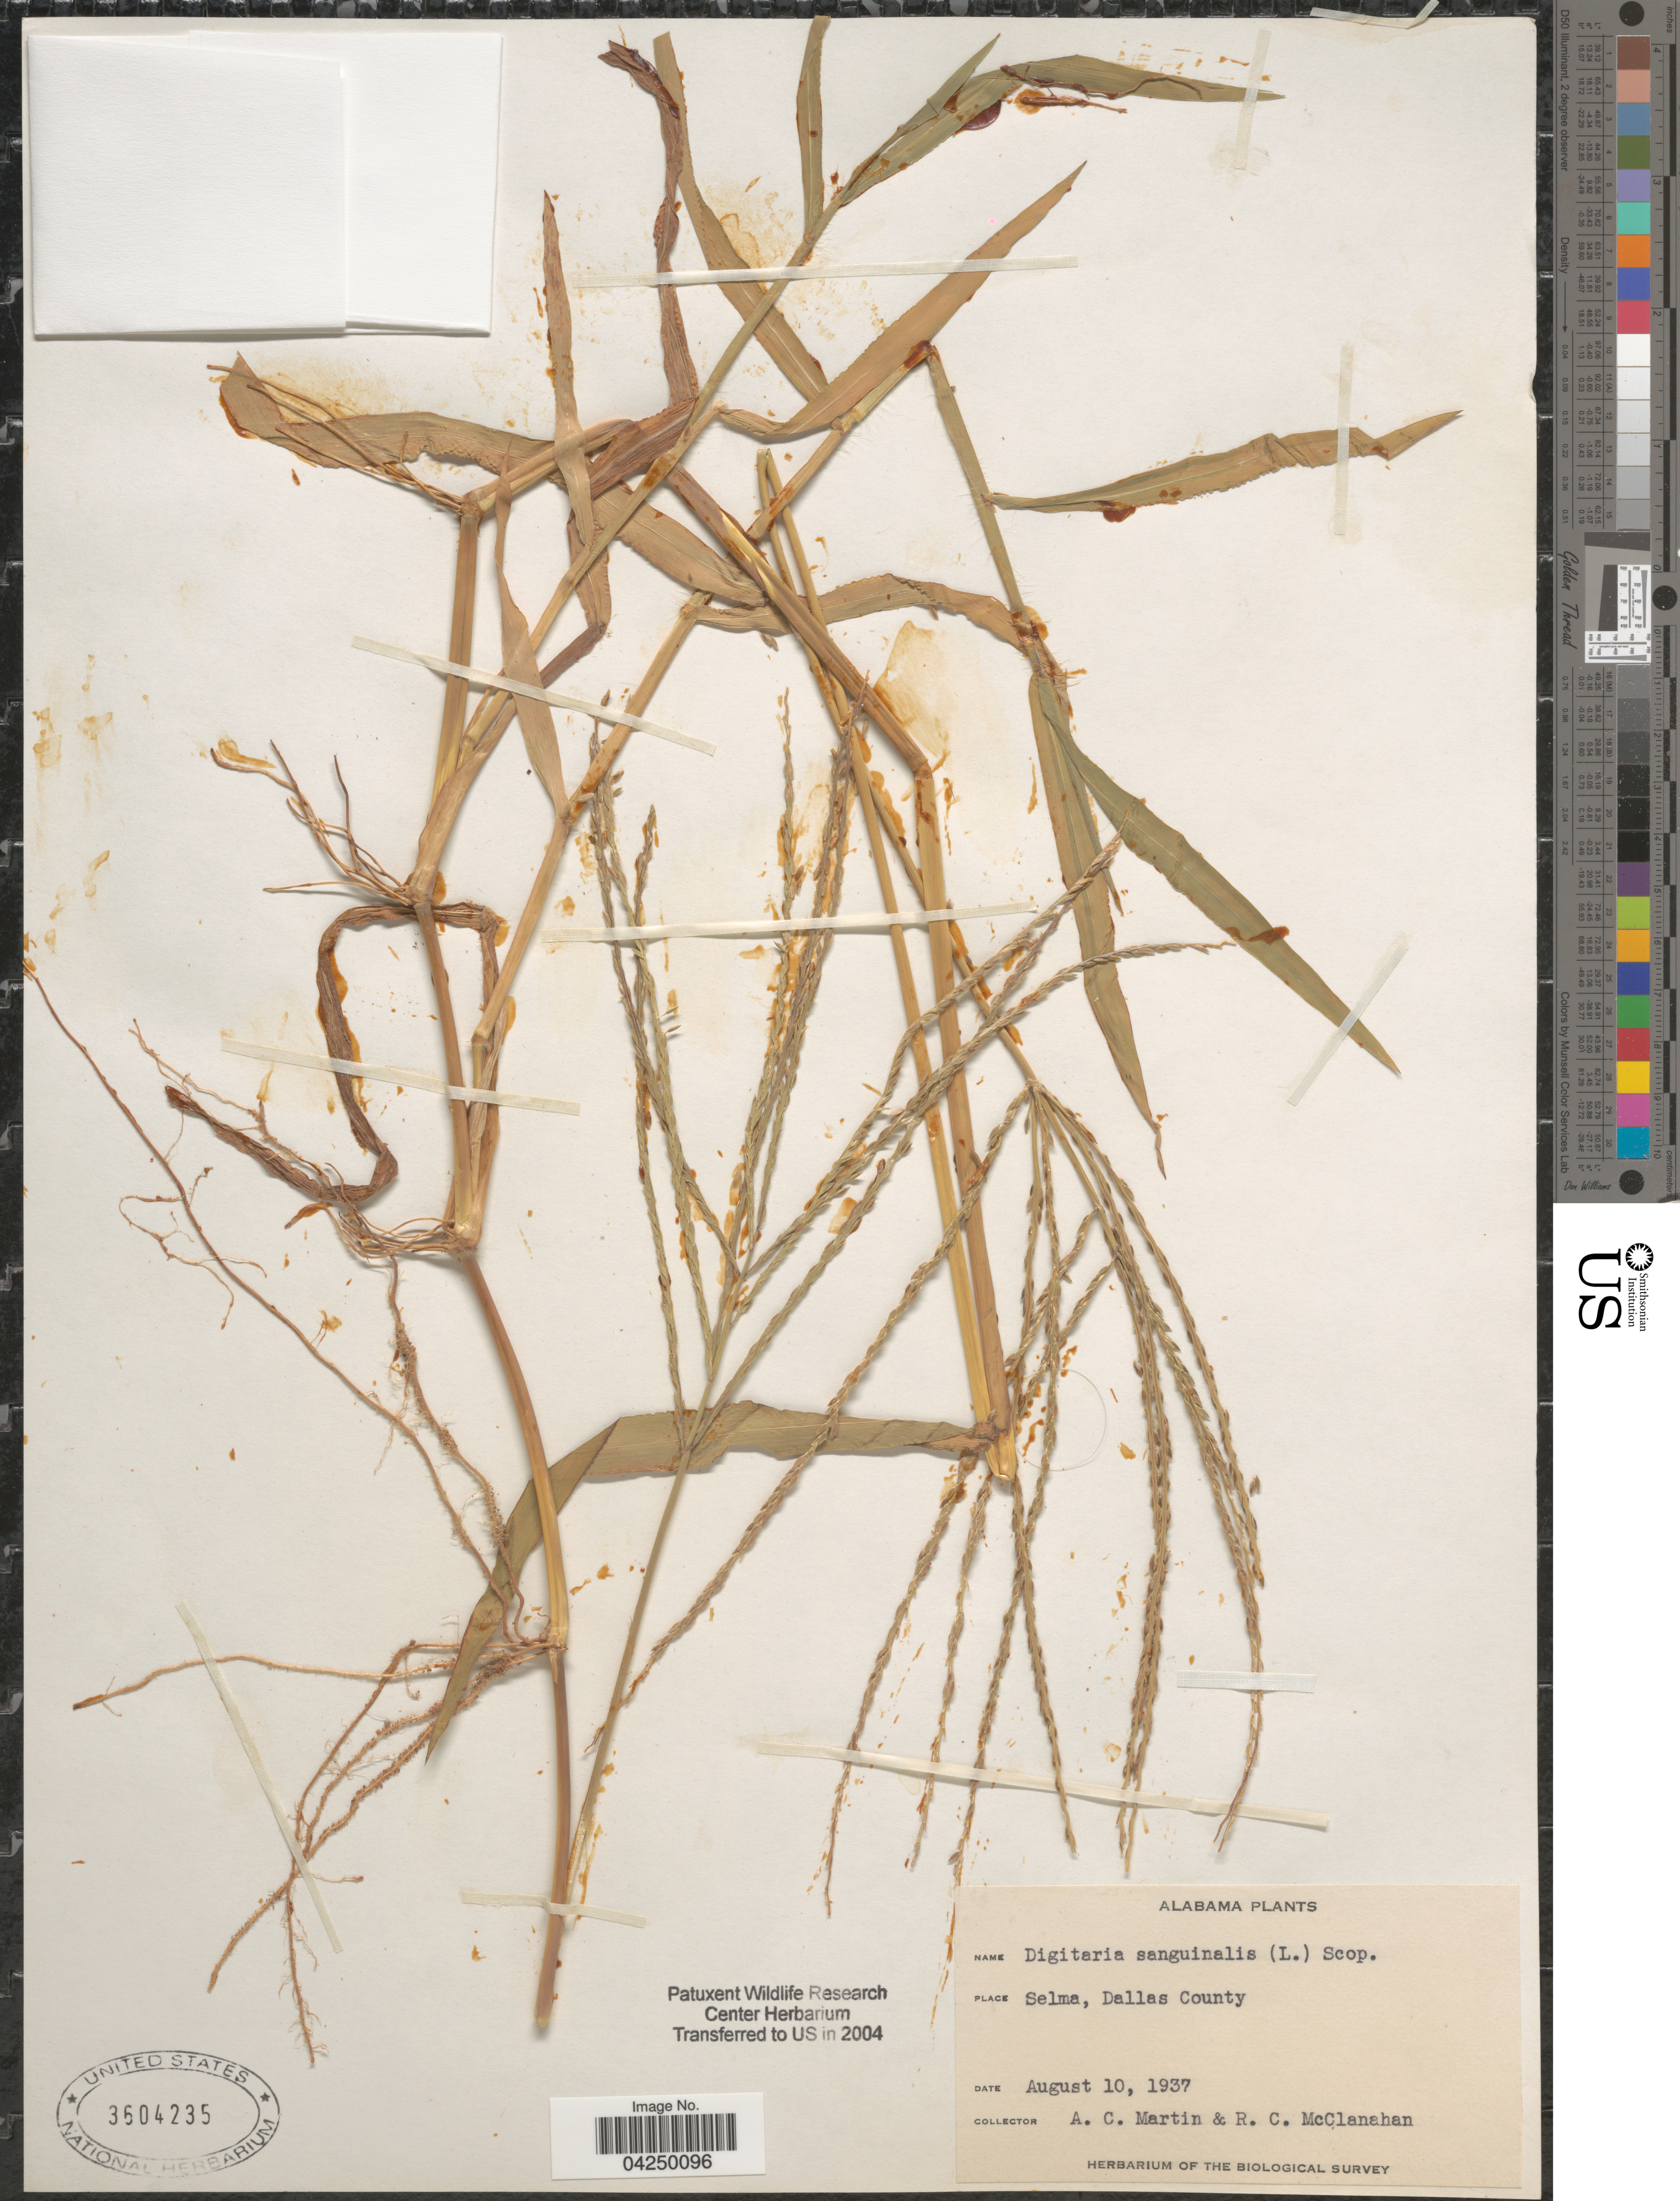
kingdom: Plantae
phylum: Tracheophyta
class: Liliopsida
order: Poales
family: Poaceae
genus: Digitaria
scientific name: Digitaria sanguinalis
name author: (L.) Scop.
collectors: A. C. Martin & R. McClanahan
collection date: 1937-08-10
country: United States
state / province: Alabama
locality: Selma, Dallas County. The Biological Survey.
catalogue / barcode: US 3604235